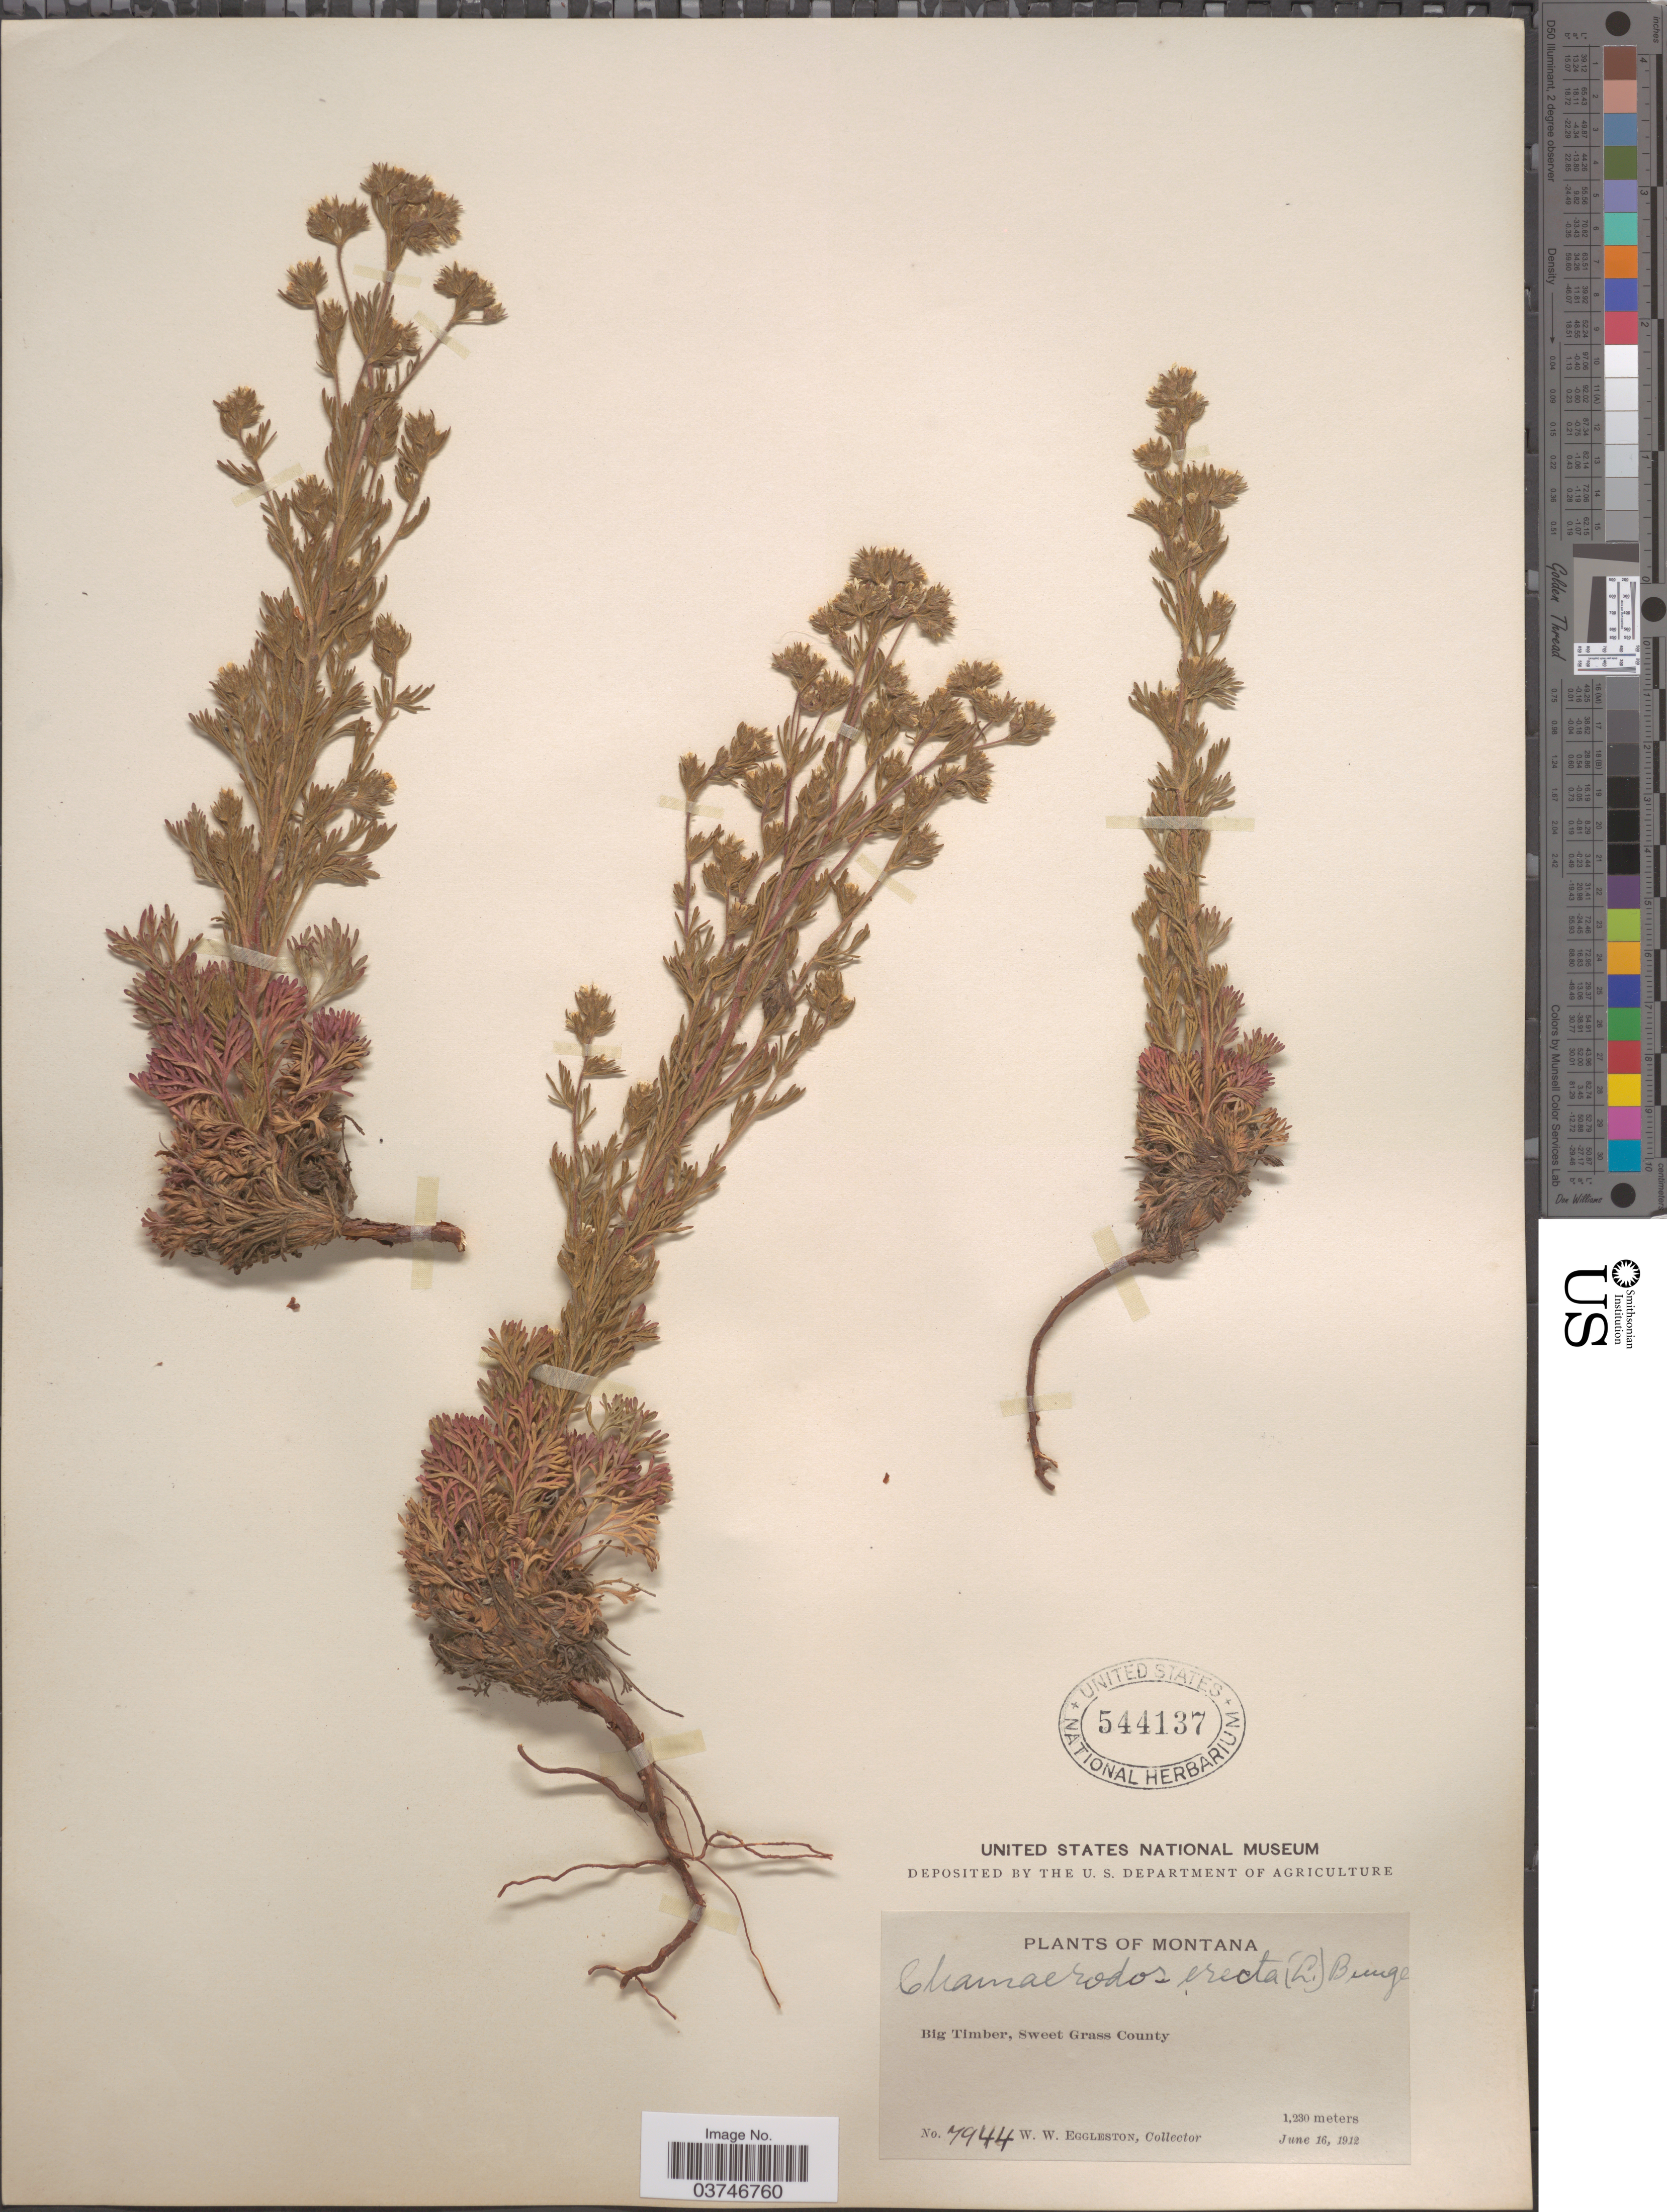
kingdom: Plantae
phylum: Tracheophyta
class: Magnoliopsida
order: Rosales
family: Rosaceae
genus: Chamaerhodos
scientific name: Chamaerhodos erecta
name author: (L.) Bunge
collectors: W. W. Eggleston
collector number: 7944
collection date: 1912-06-16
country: United States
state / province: Montana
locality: Big Timber, Sweet Grass County.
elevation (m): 1230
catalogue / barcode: US 544137